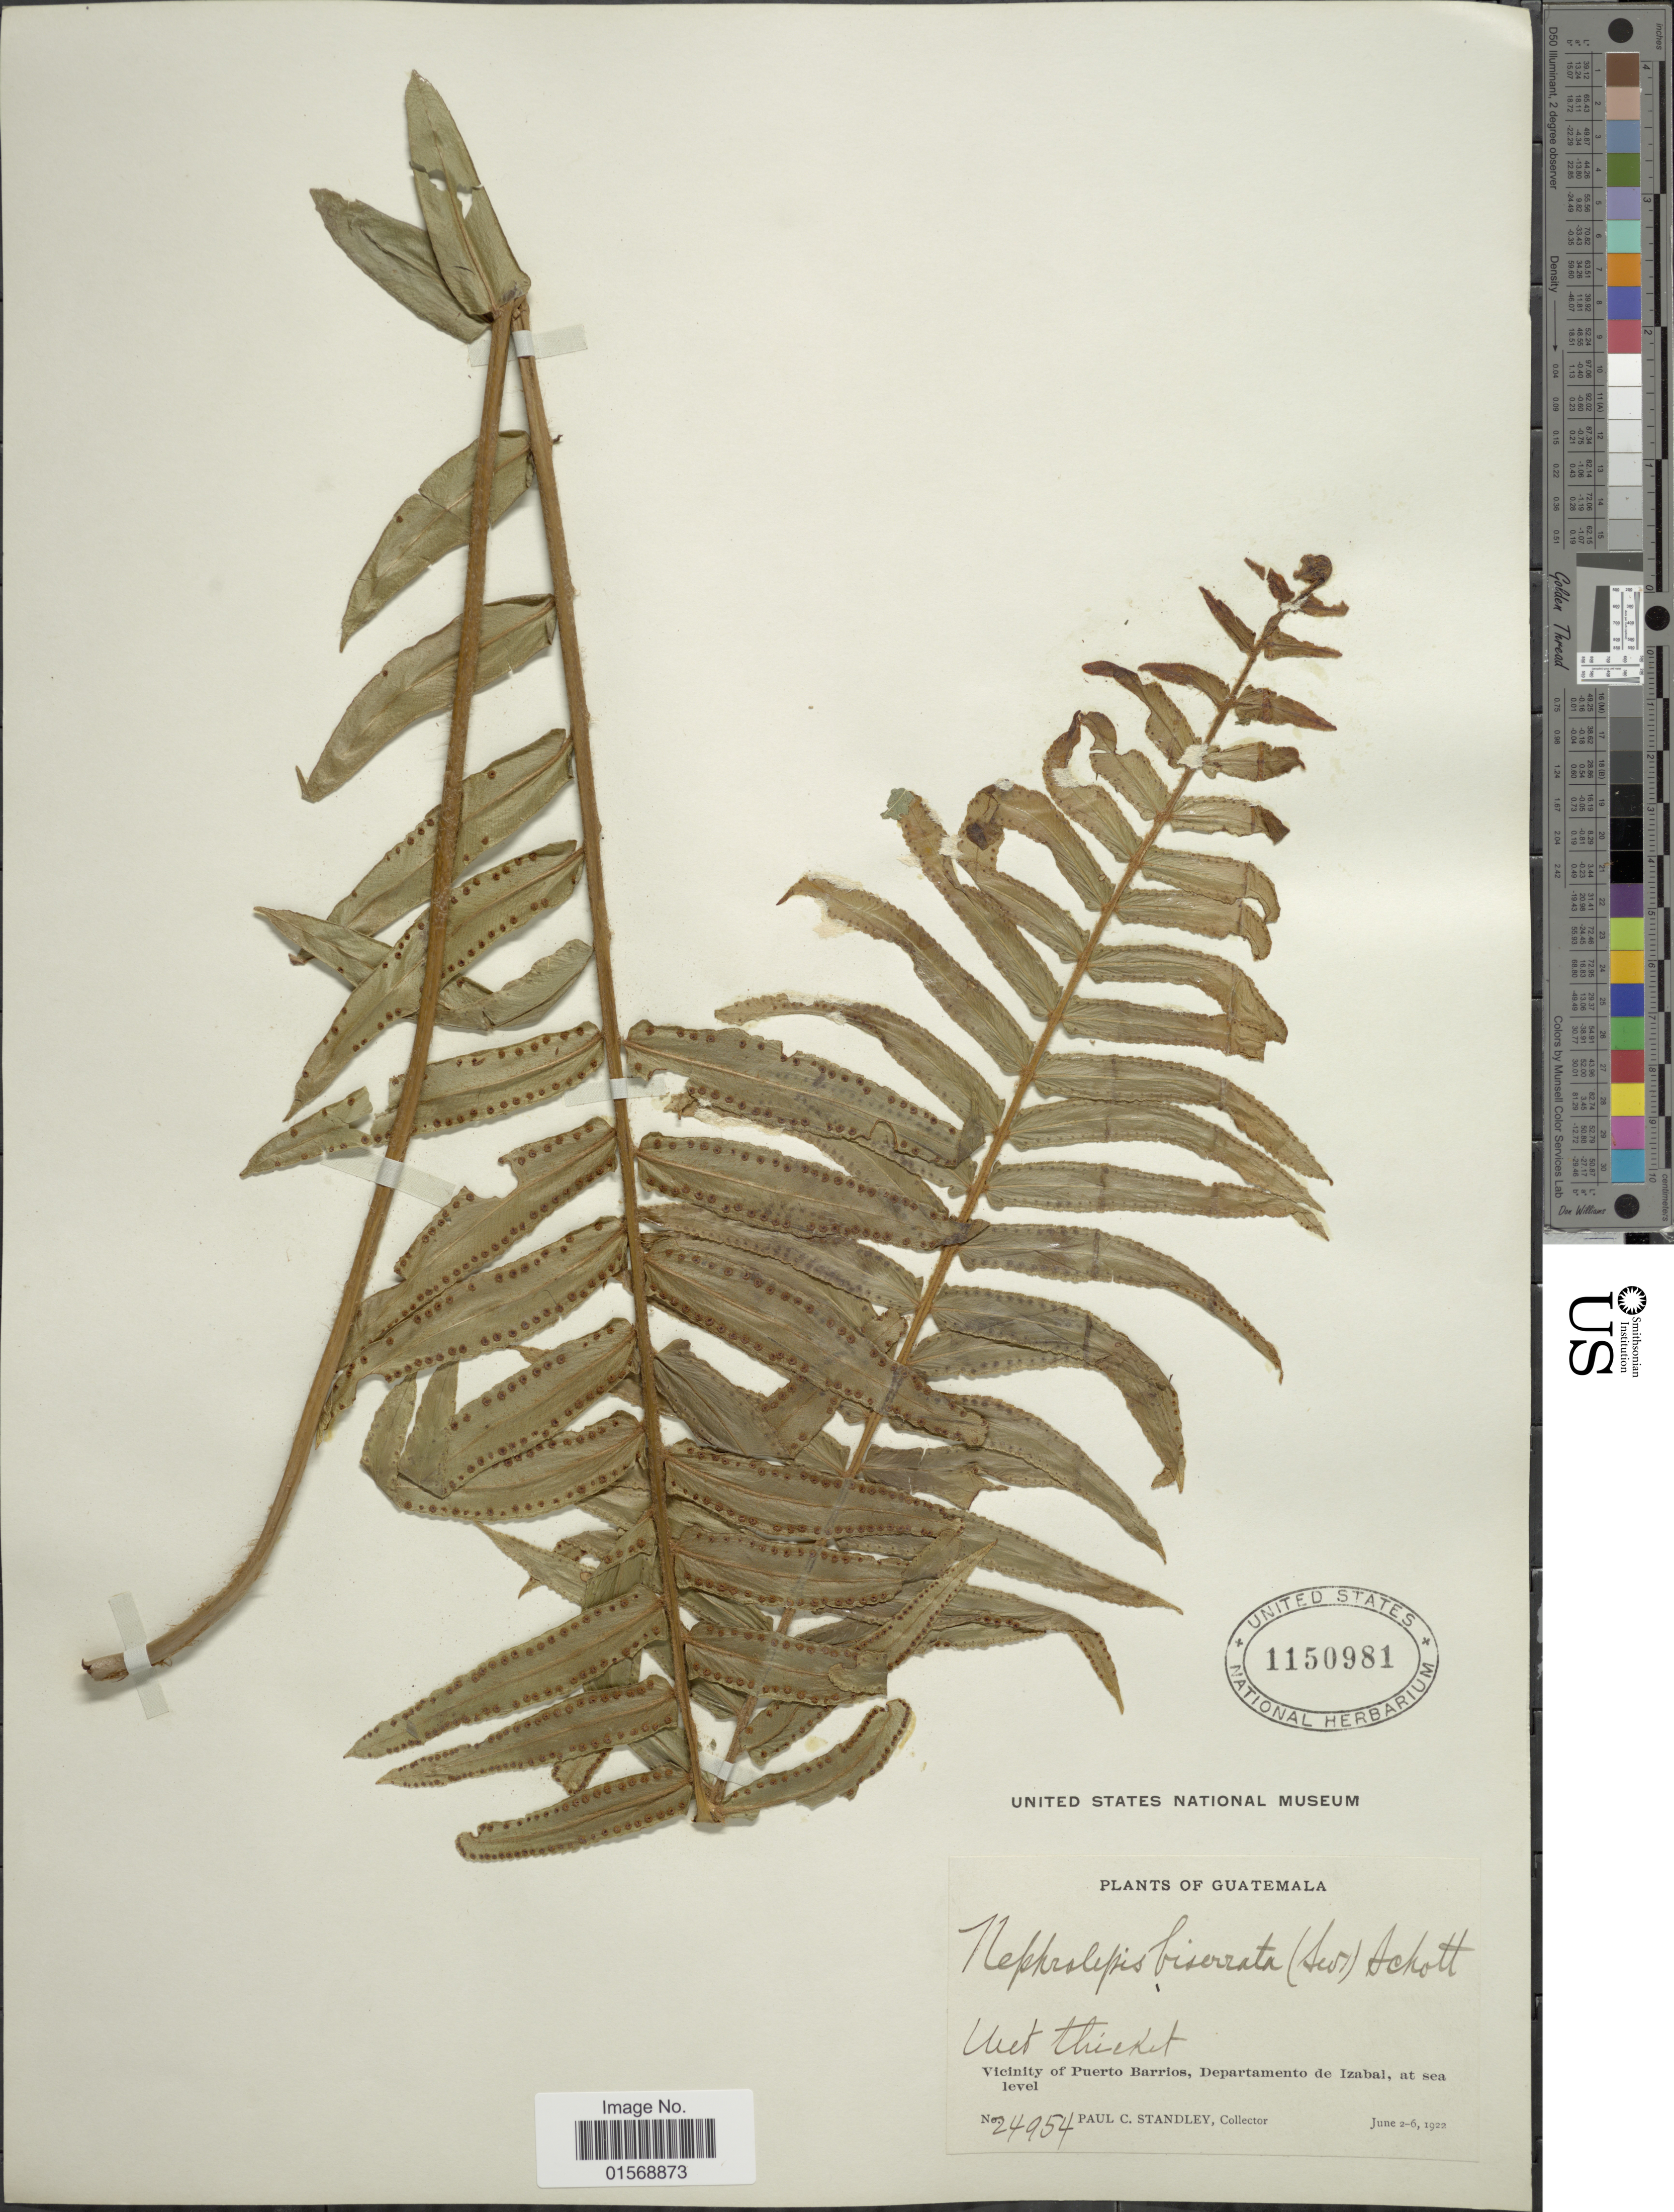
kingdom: Plantae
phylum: Tracheophyta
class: Polypodiopsida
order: Polypodiales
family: Nephrolepidaceae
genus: Nephrolepis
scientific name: Nephrolepis biserrata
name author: (Sw.) Schott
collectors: P. C. Standley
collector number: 24954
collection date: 1922-06-02/1922-06-06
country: Guatemala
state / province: Izabal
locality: Guatemala, Vicinity of Puerto Barrios, Departamento de Izabal.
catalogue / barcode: US 1150981